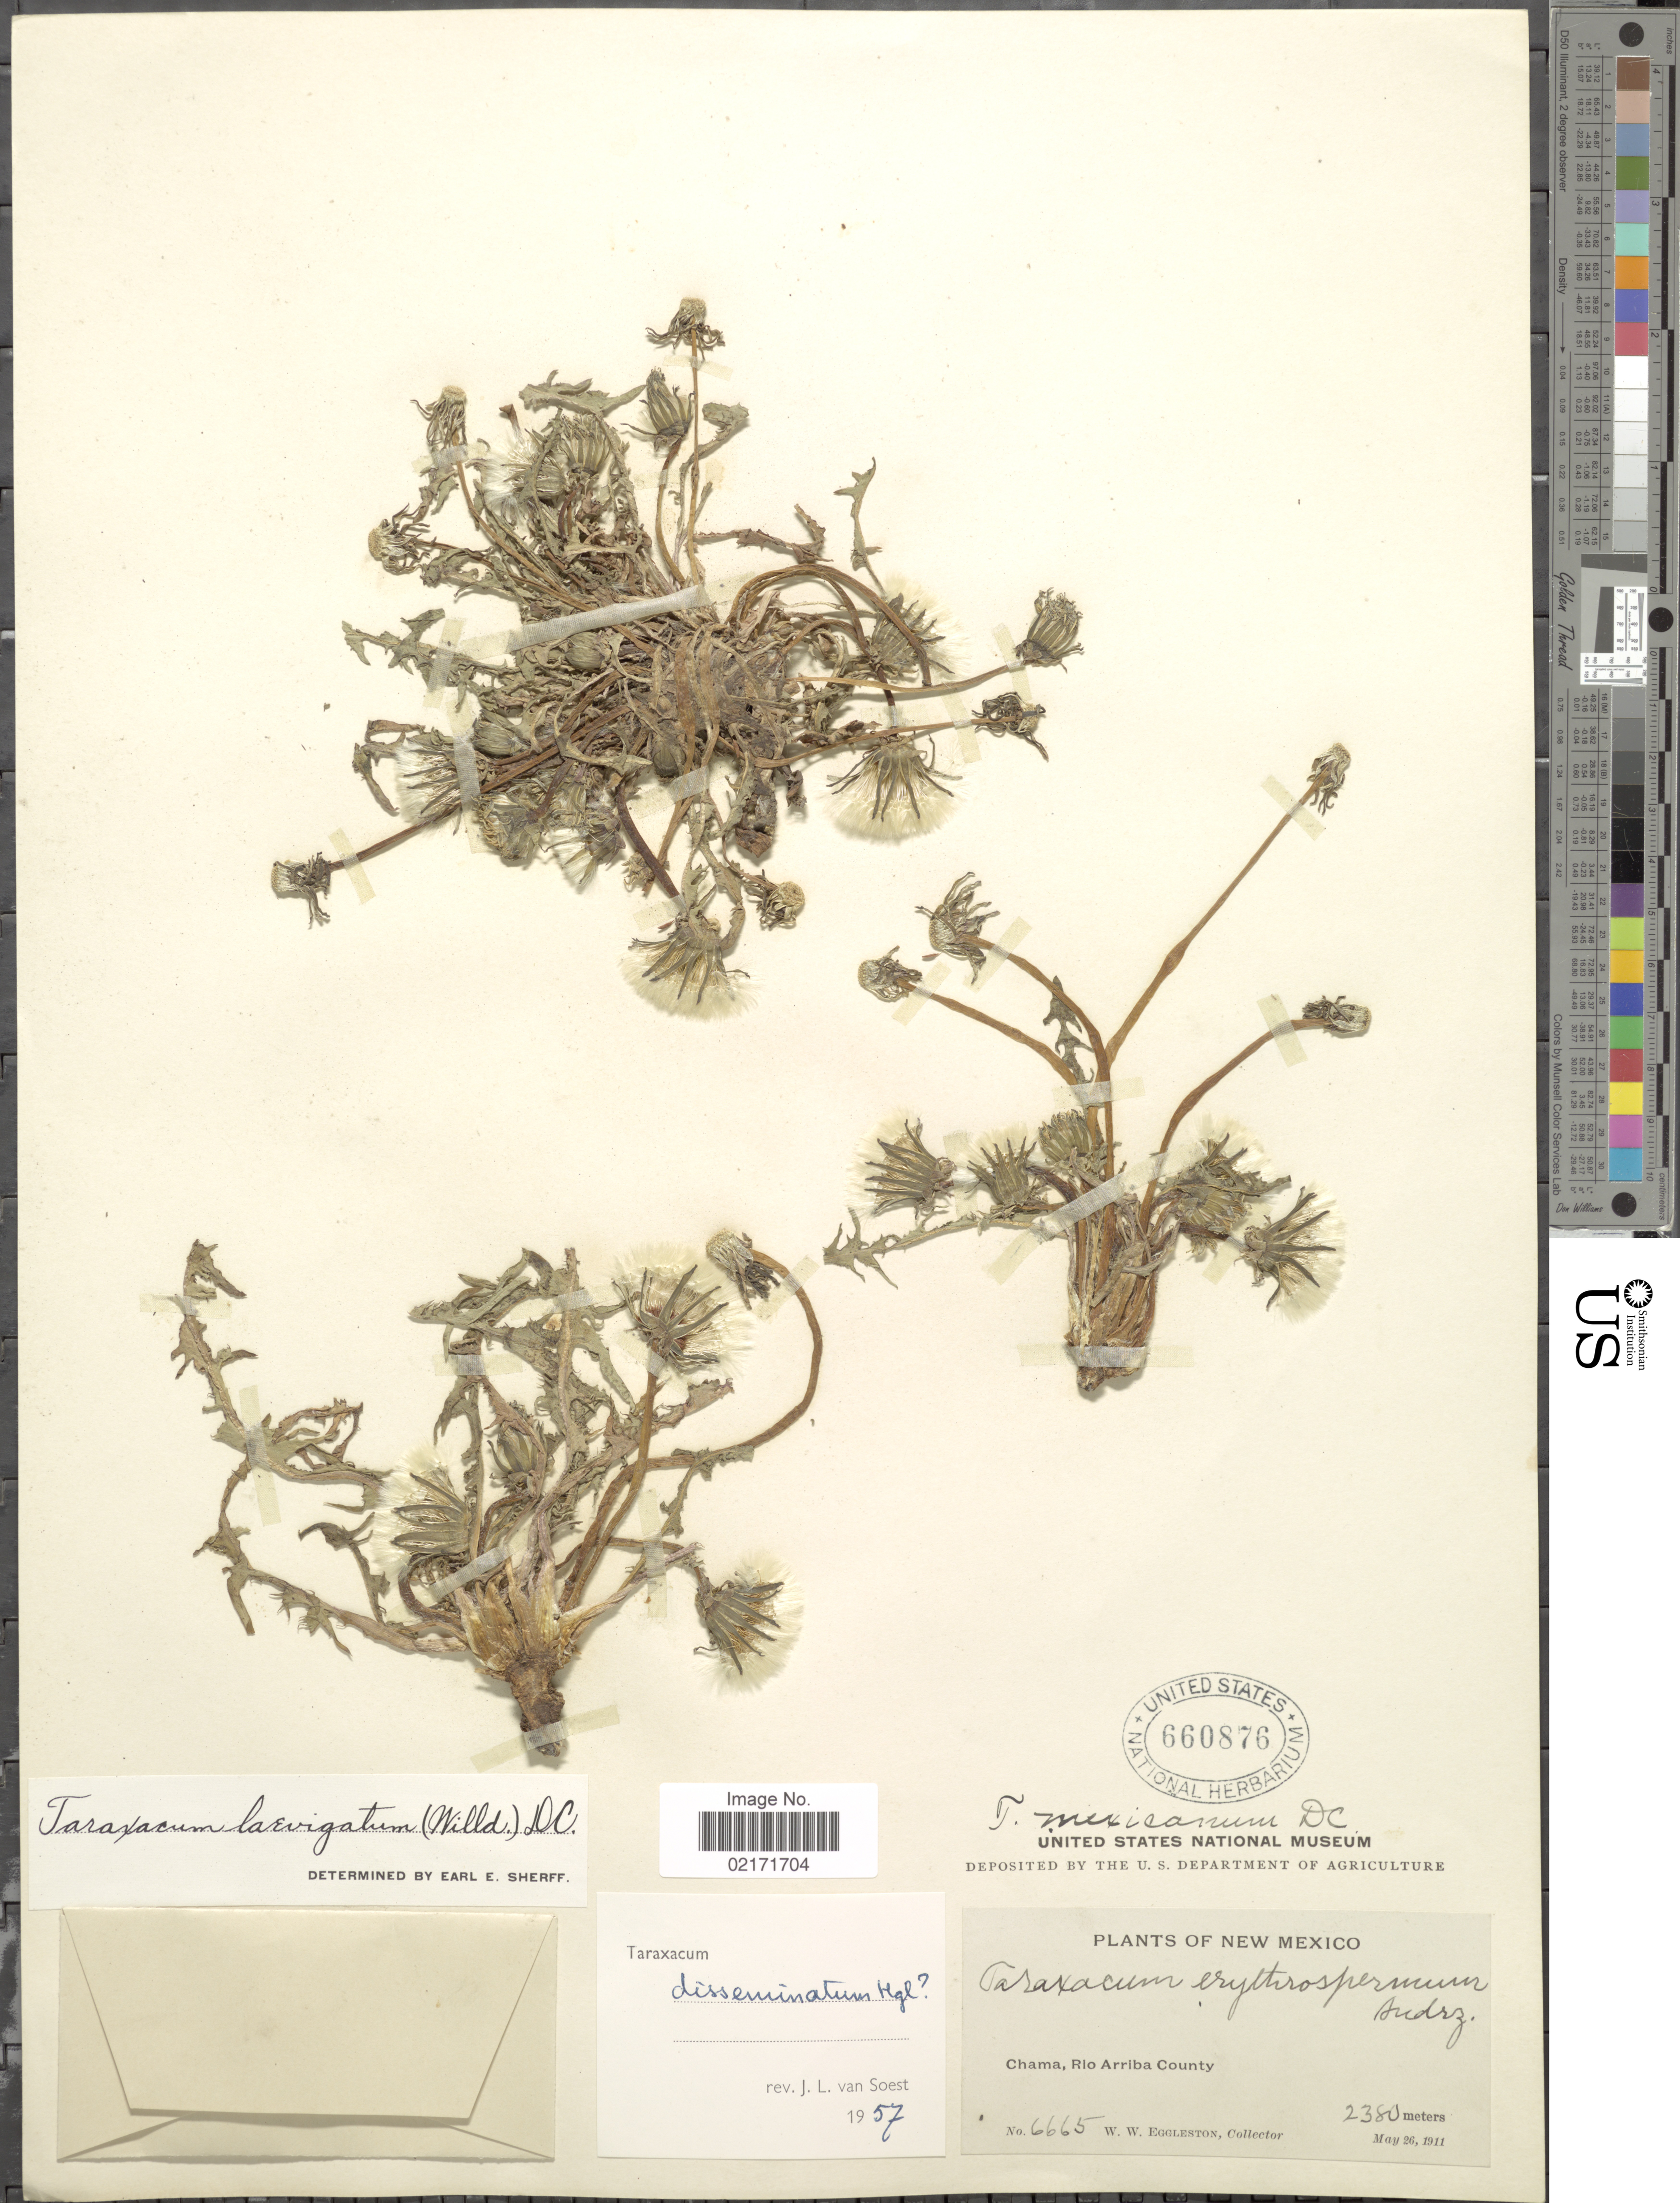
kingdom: Plantae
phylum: Tracheophyta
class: Magnoliopsida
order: Asterales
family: Asteraceae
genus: Taraxacum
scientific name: Taraxacum disseminatum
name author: G.E. Haglund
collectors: W. W. Eggleston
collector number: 6665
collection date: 1911-05-26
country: United States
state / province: New Mexico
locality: Chama, Rio Arriba County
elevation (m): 2380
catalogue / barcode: US 660876